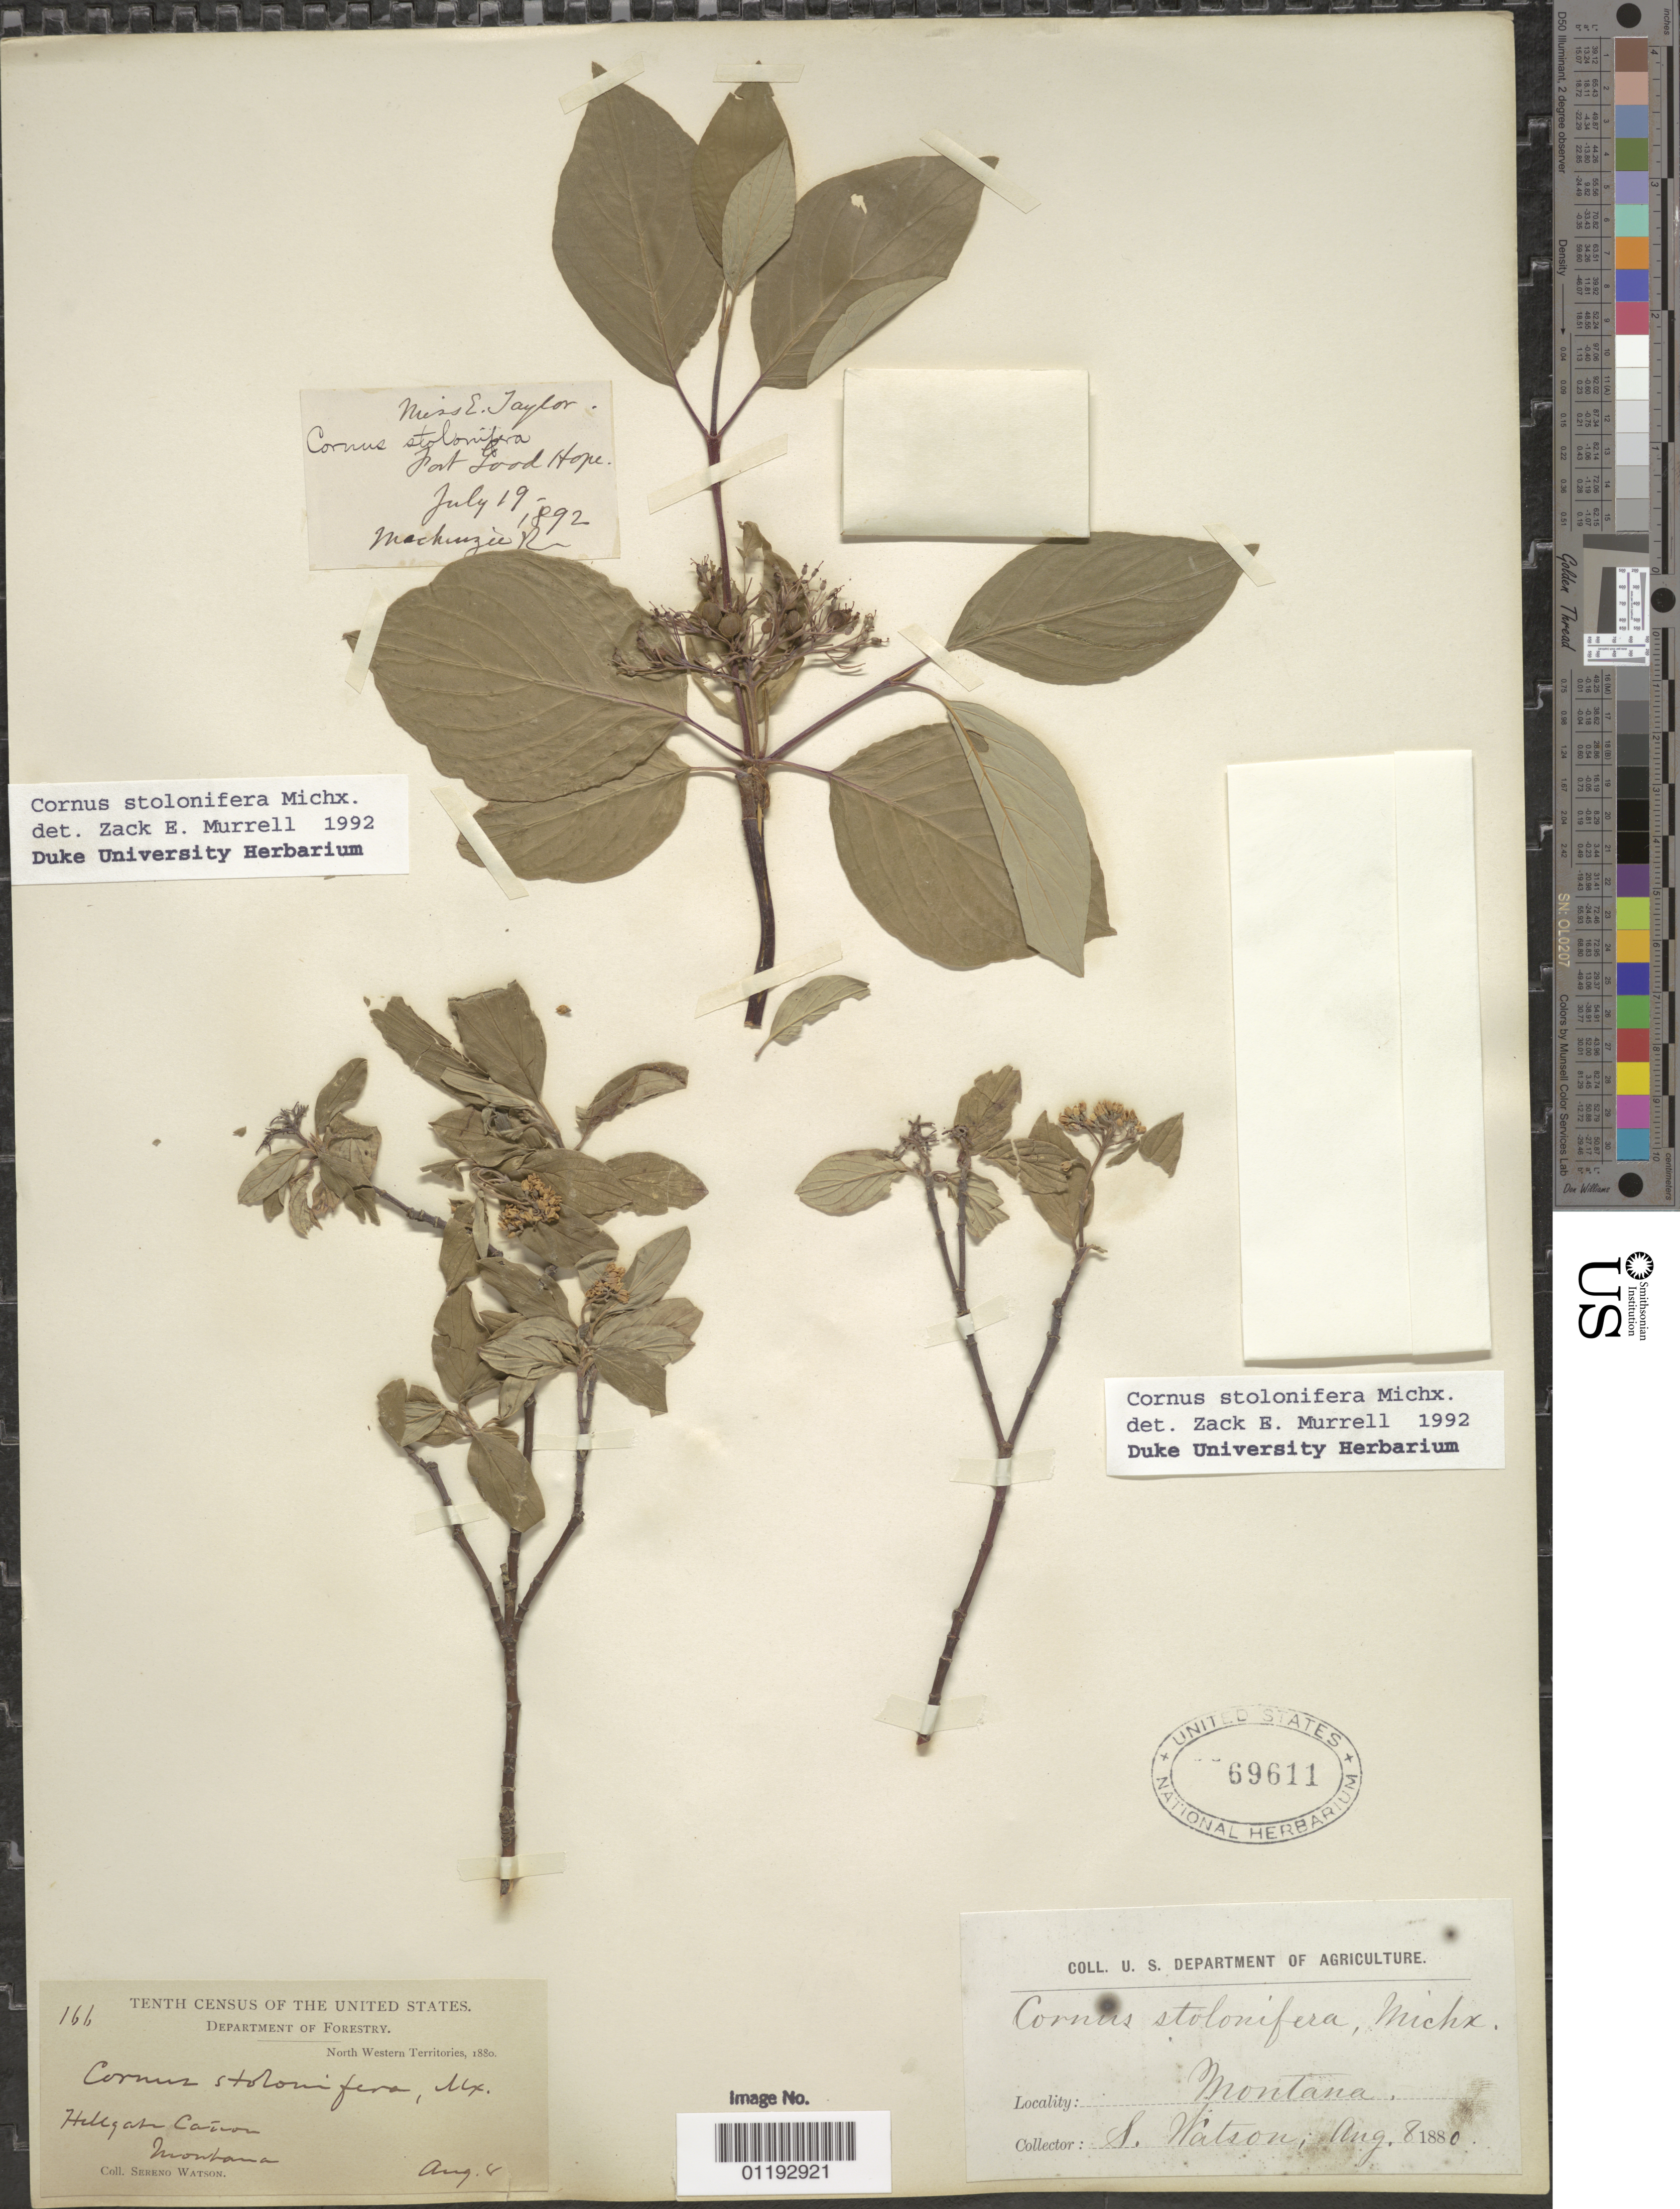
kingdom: Plantae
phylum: Tracheophyta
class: Magnoliopsida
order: Cornales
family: Cornaceae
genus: Cornus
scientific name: Cornus stolonifera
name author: Michx.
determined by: Murrell, Z. E.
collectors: S. Watson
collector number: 166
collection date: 1880-08-08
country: United States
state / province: Montana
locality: Hellgate Canyon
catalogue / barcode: US 69611